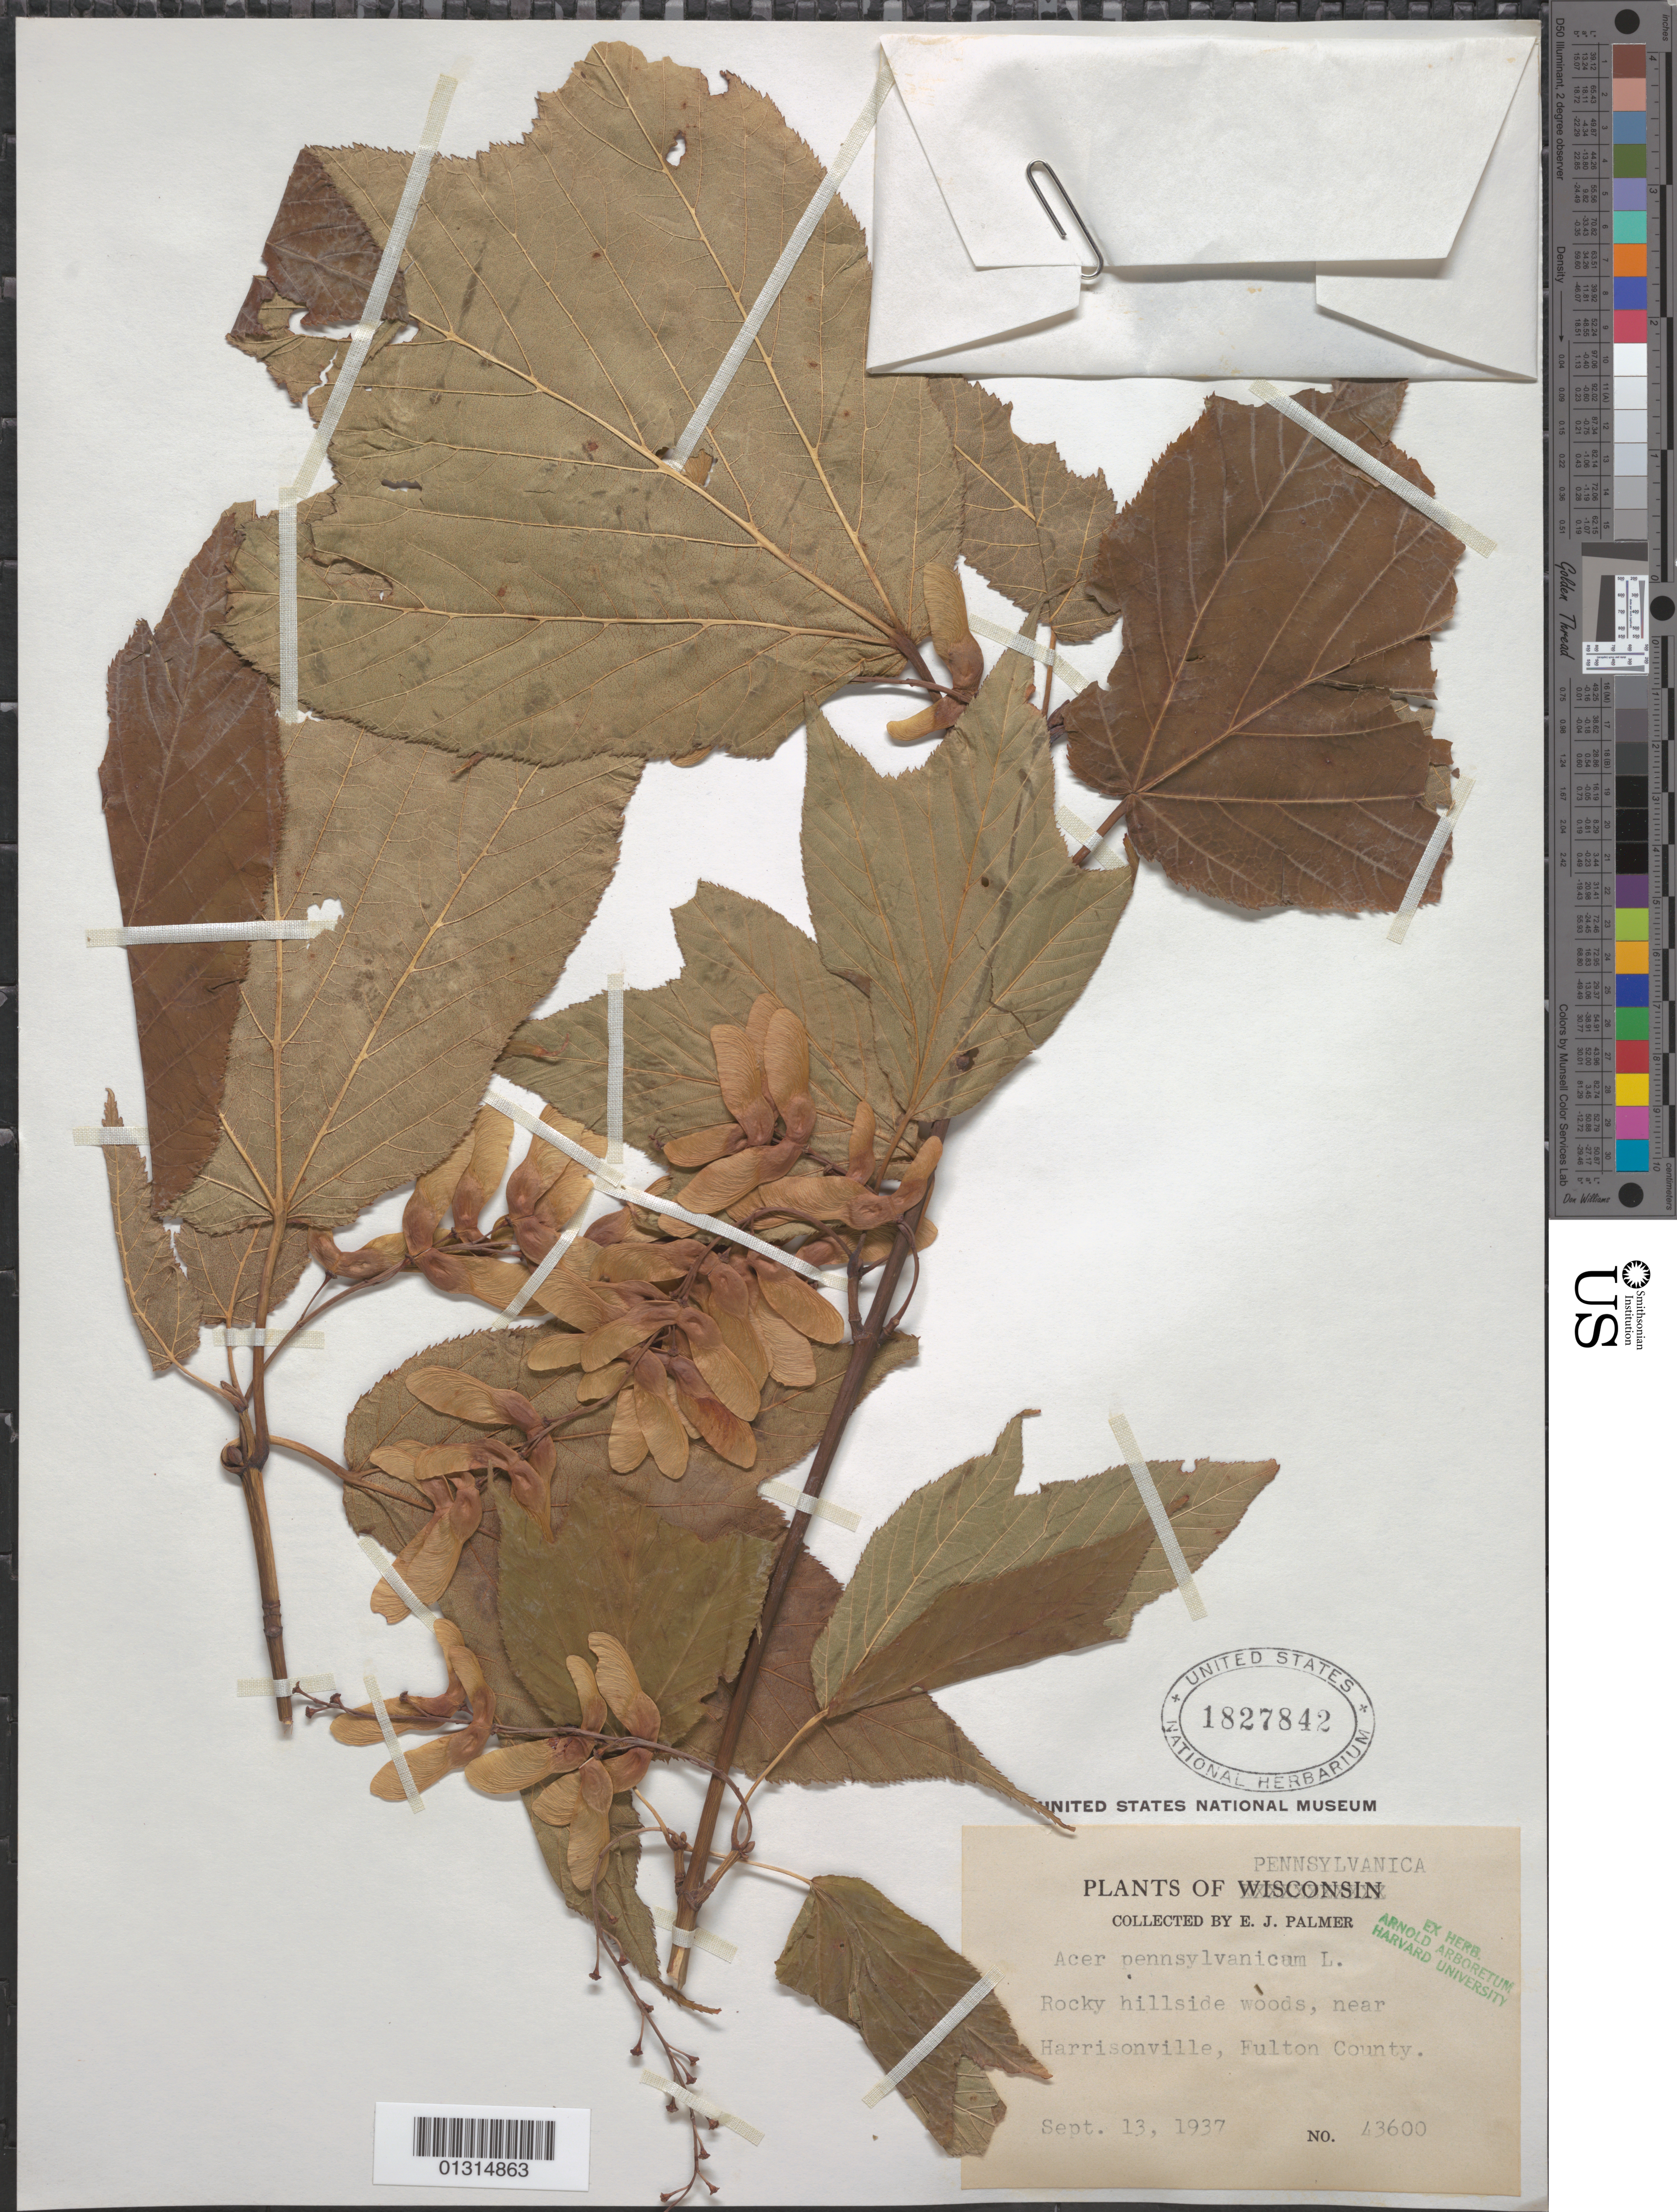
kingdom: Plantae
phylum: Tracheophyta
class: Magnoliopsida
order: Sapindales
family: Sapindaceae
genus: Acer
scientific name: Acer pensylvanicum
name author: L.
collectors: E. J. Palmer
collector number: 43600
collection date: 1937-09-13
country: United States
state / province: Pennsylvania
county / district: Fulton County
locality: Fulton County, near Harrisonville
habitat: Rocky hillside woods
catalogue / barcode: US 1827842